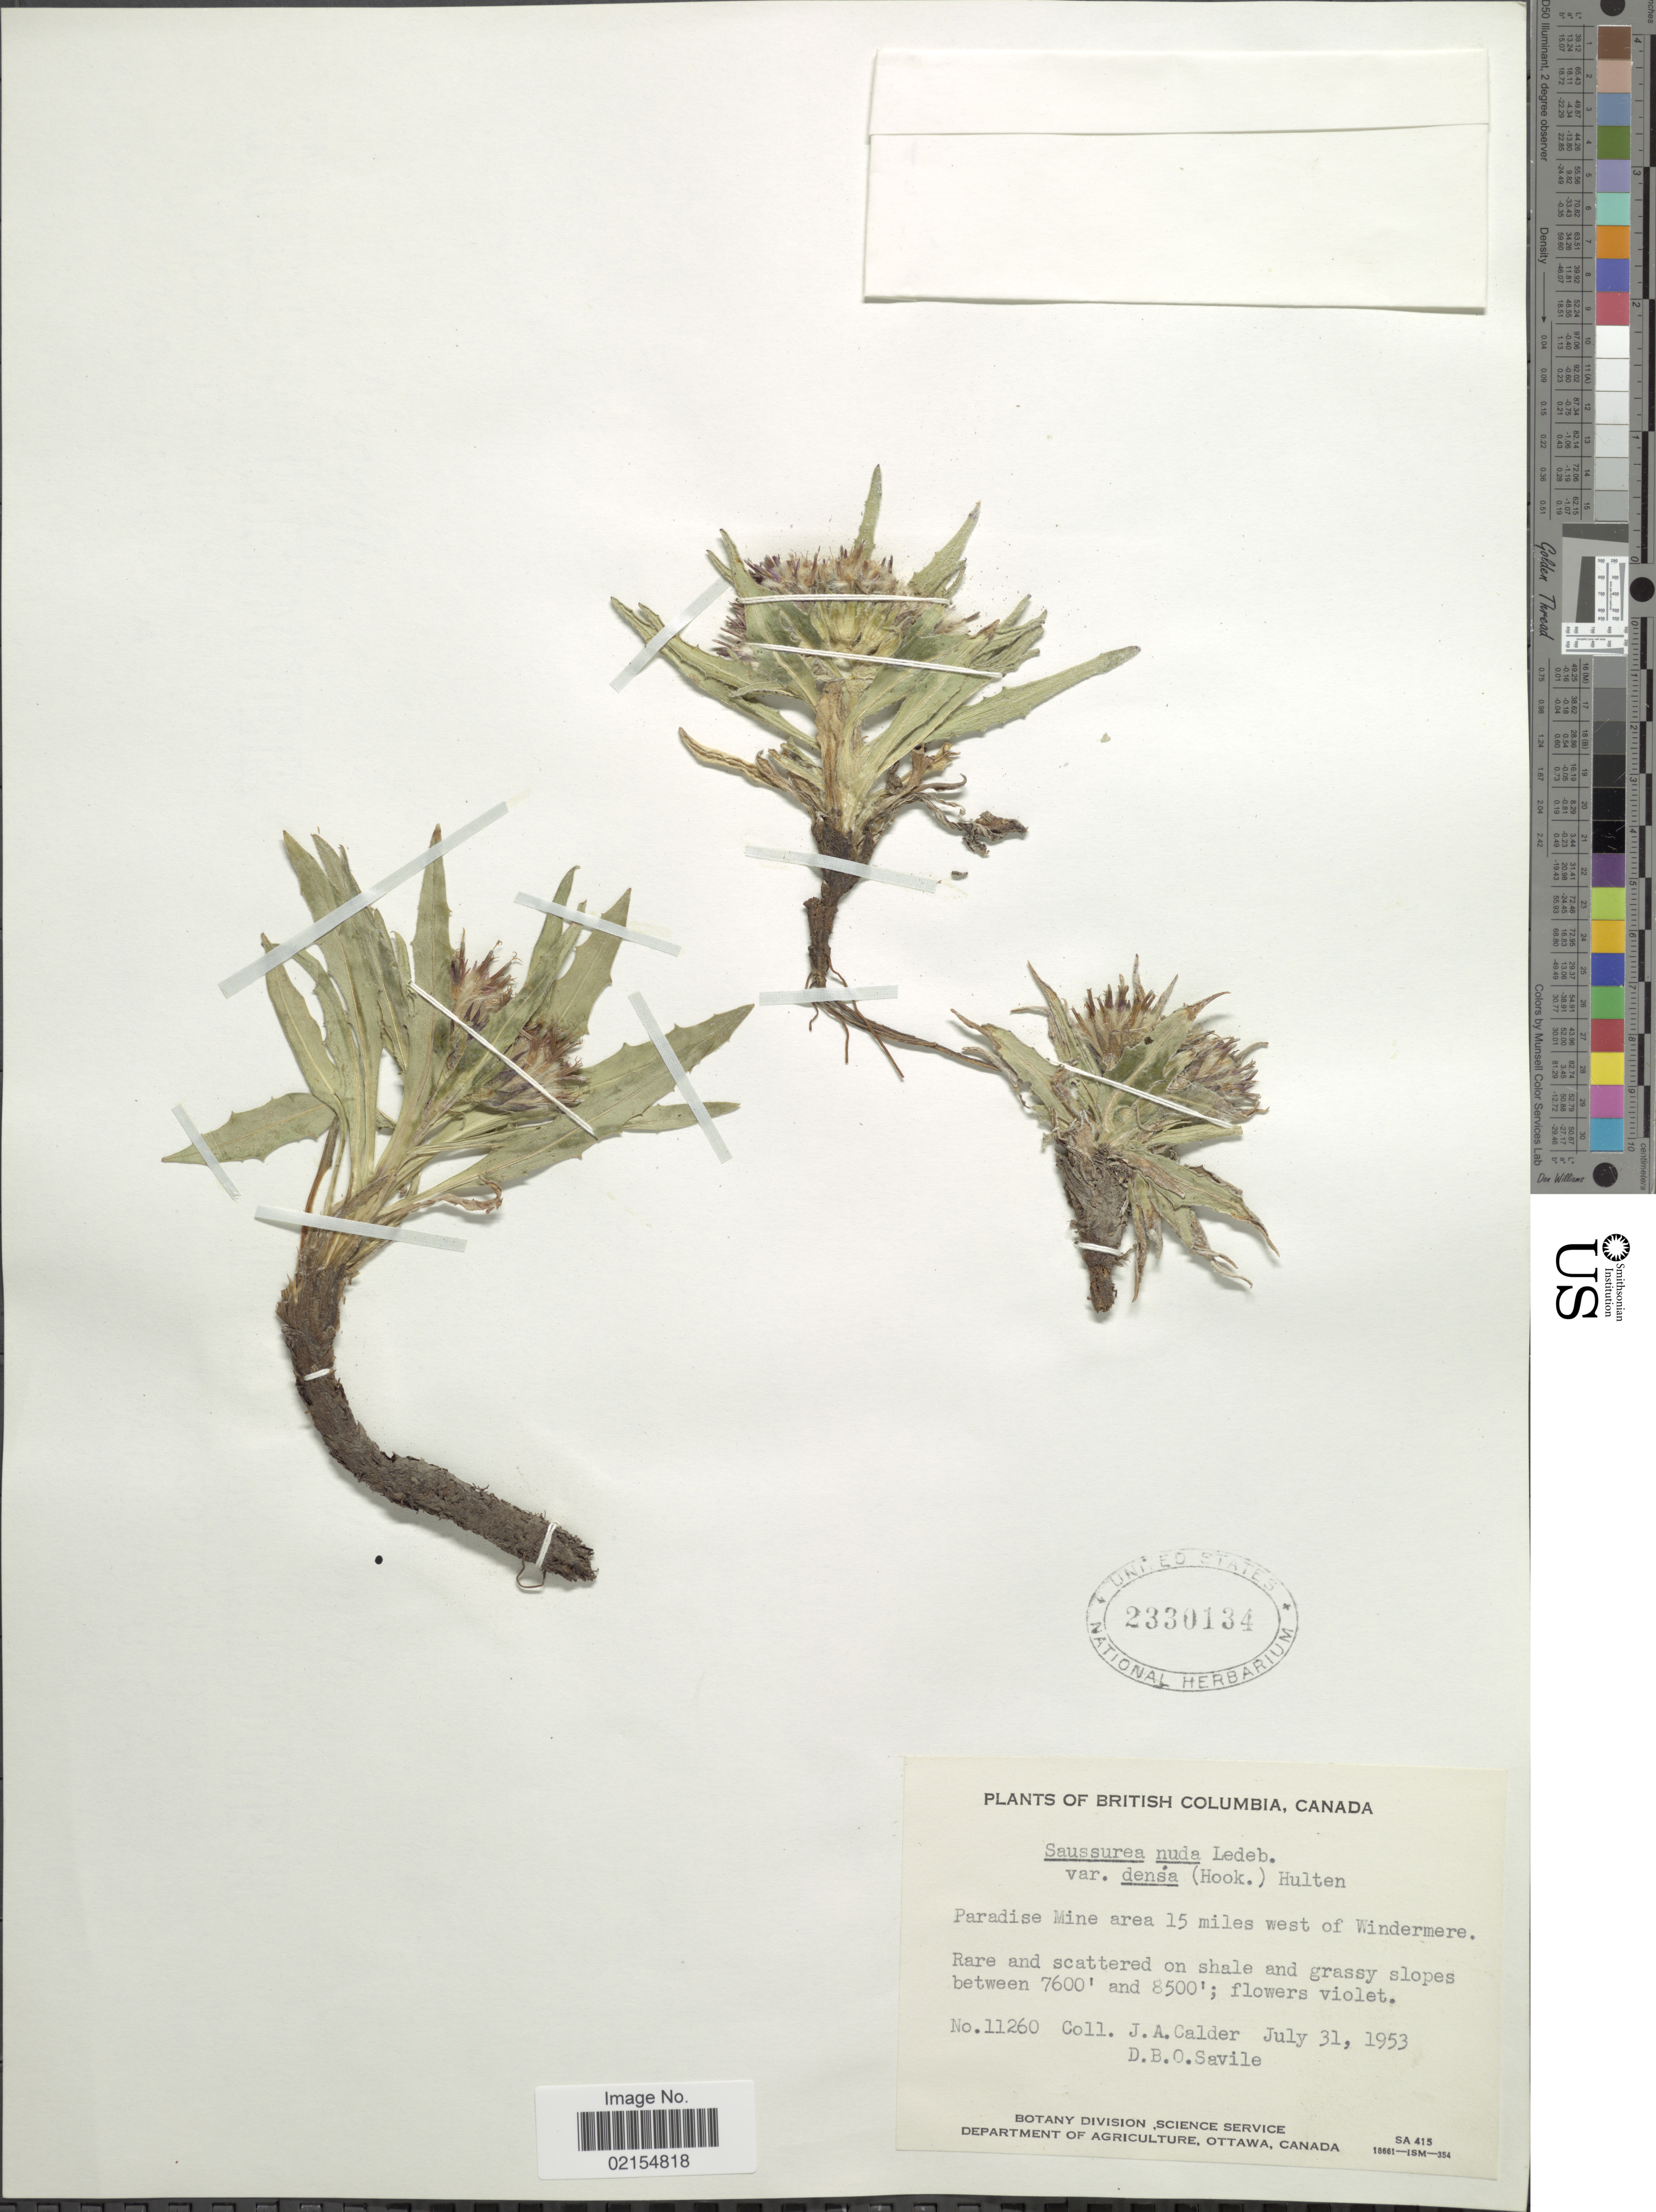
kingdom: Plantae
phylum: Tracheophyta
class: Magnoliopsida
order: Asterales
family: Asteraceae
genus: Saussurea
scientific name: Saussurea nuda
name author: Ledeb.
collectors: J. A. Calder & D. Savile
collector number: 11260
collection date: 1953-07-31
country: Canada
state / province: British Columbia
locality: British Colombia, Canada, Paradise Mine area 15 miles west of Windermere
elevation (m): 2316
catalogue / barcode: US 2330134